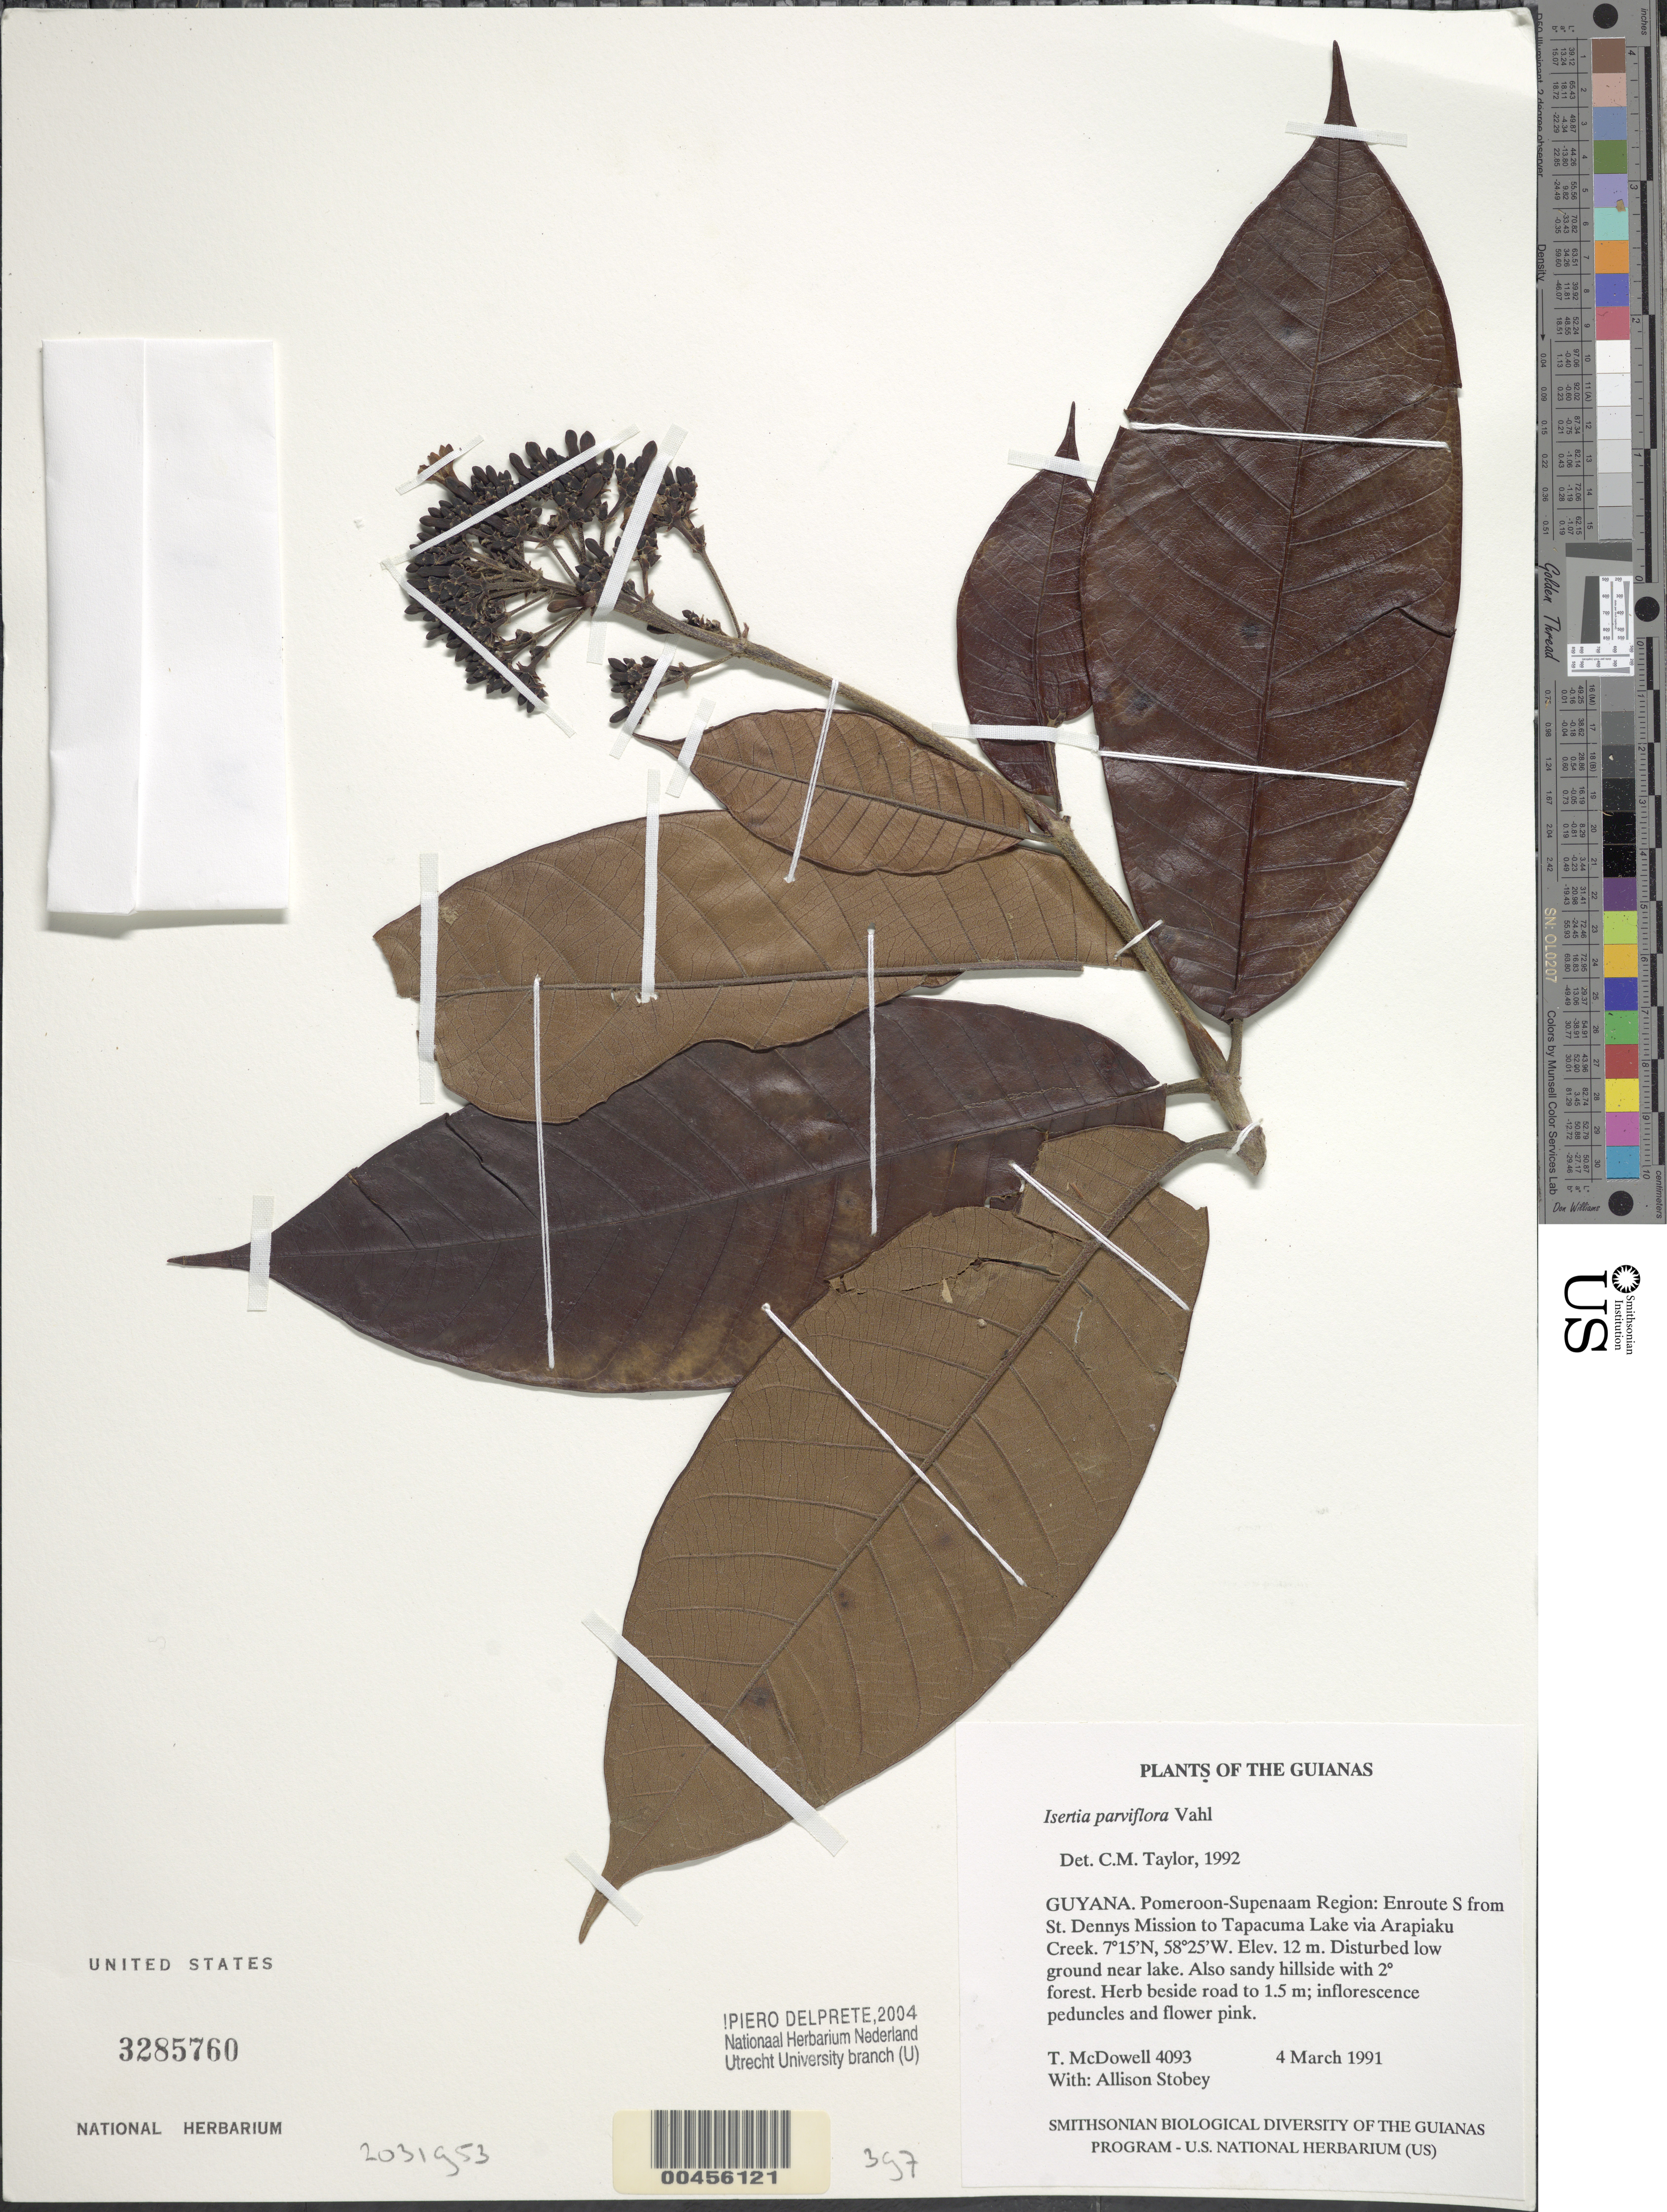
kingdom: Plantae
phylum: Tracheophyta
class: Magnoliopsida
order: Gentianales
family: Rubiaceae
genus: Isertia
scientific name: Isertia parviflora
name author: Vahl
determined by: Taylor, Charlotte M.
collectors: T. McDowell, D. Gopaul, C. N. Horn & J. H. Wiersema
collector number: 4093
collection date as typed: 4 March 1991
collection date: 1991-03-04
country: Guyana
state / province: Pomeroon-Supenaam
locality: Enroute S from St. Dennys Mission to Tapacuma Lake via Arapiaku Creek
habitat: Disturbed low ground near lake. Also sandy hillside with secondary forest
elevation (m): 12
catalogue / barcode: US 3285760